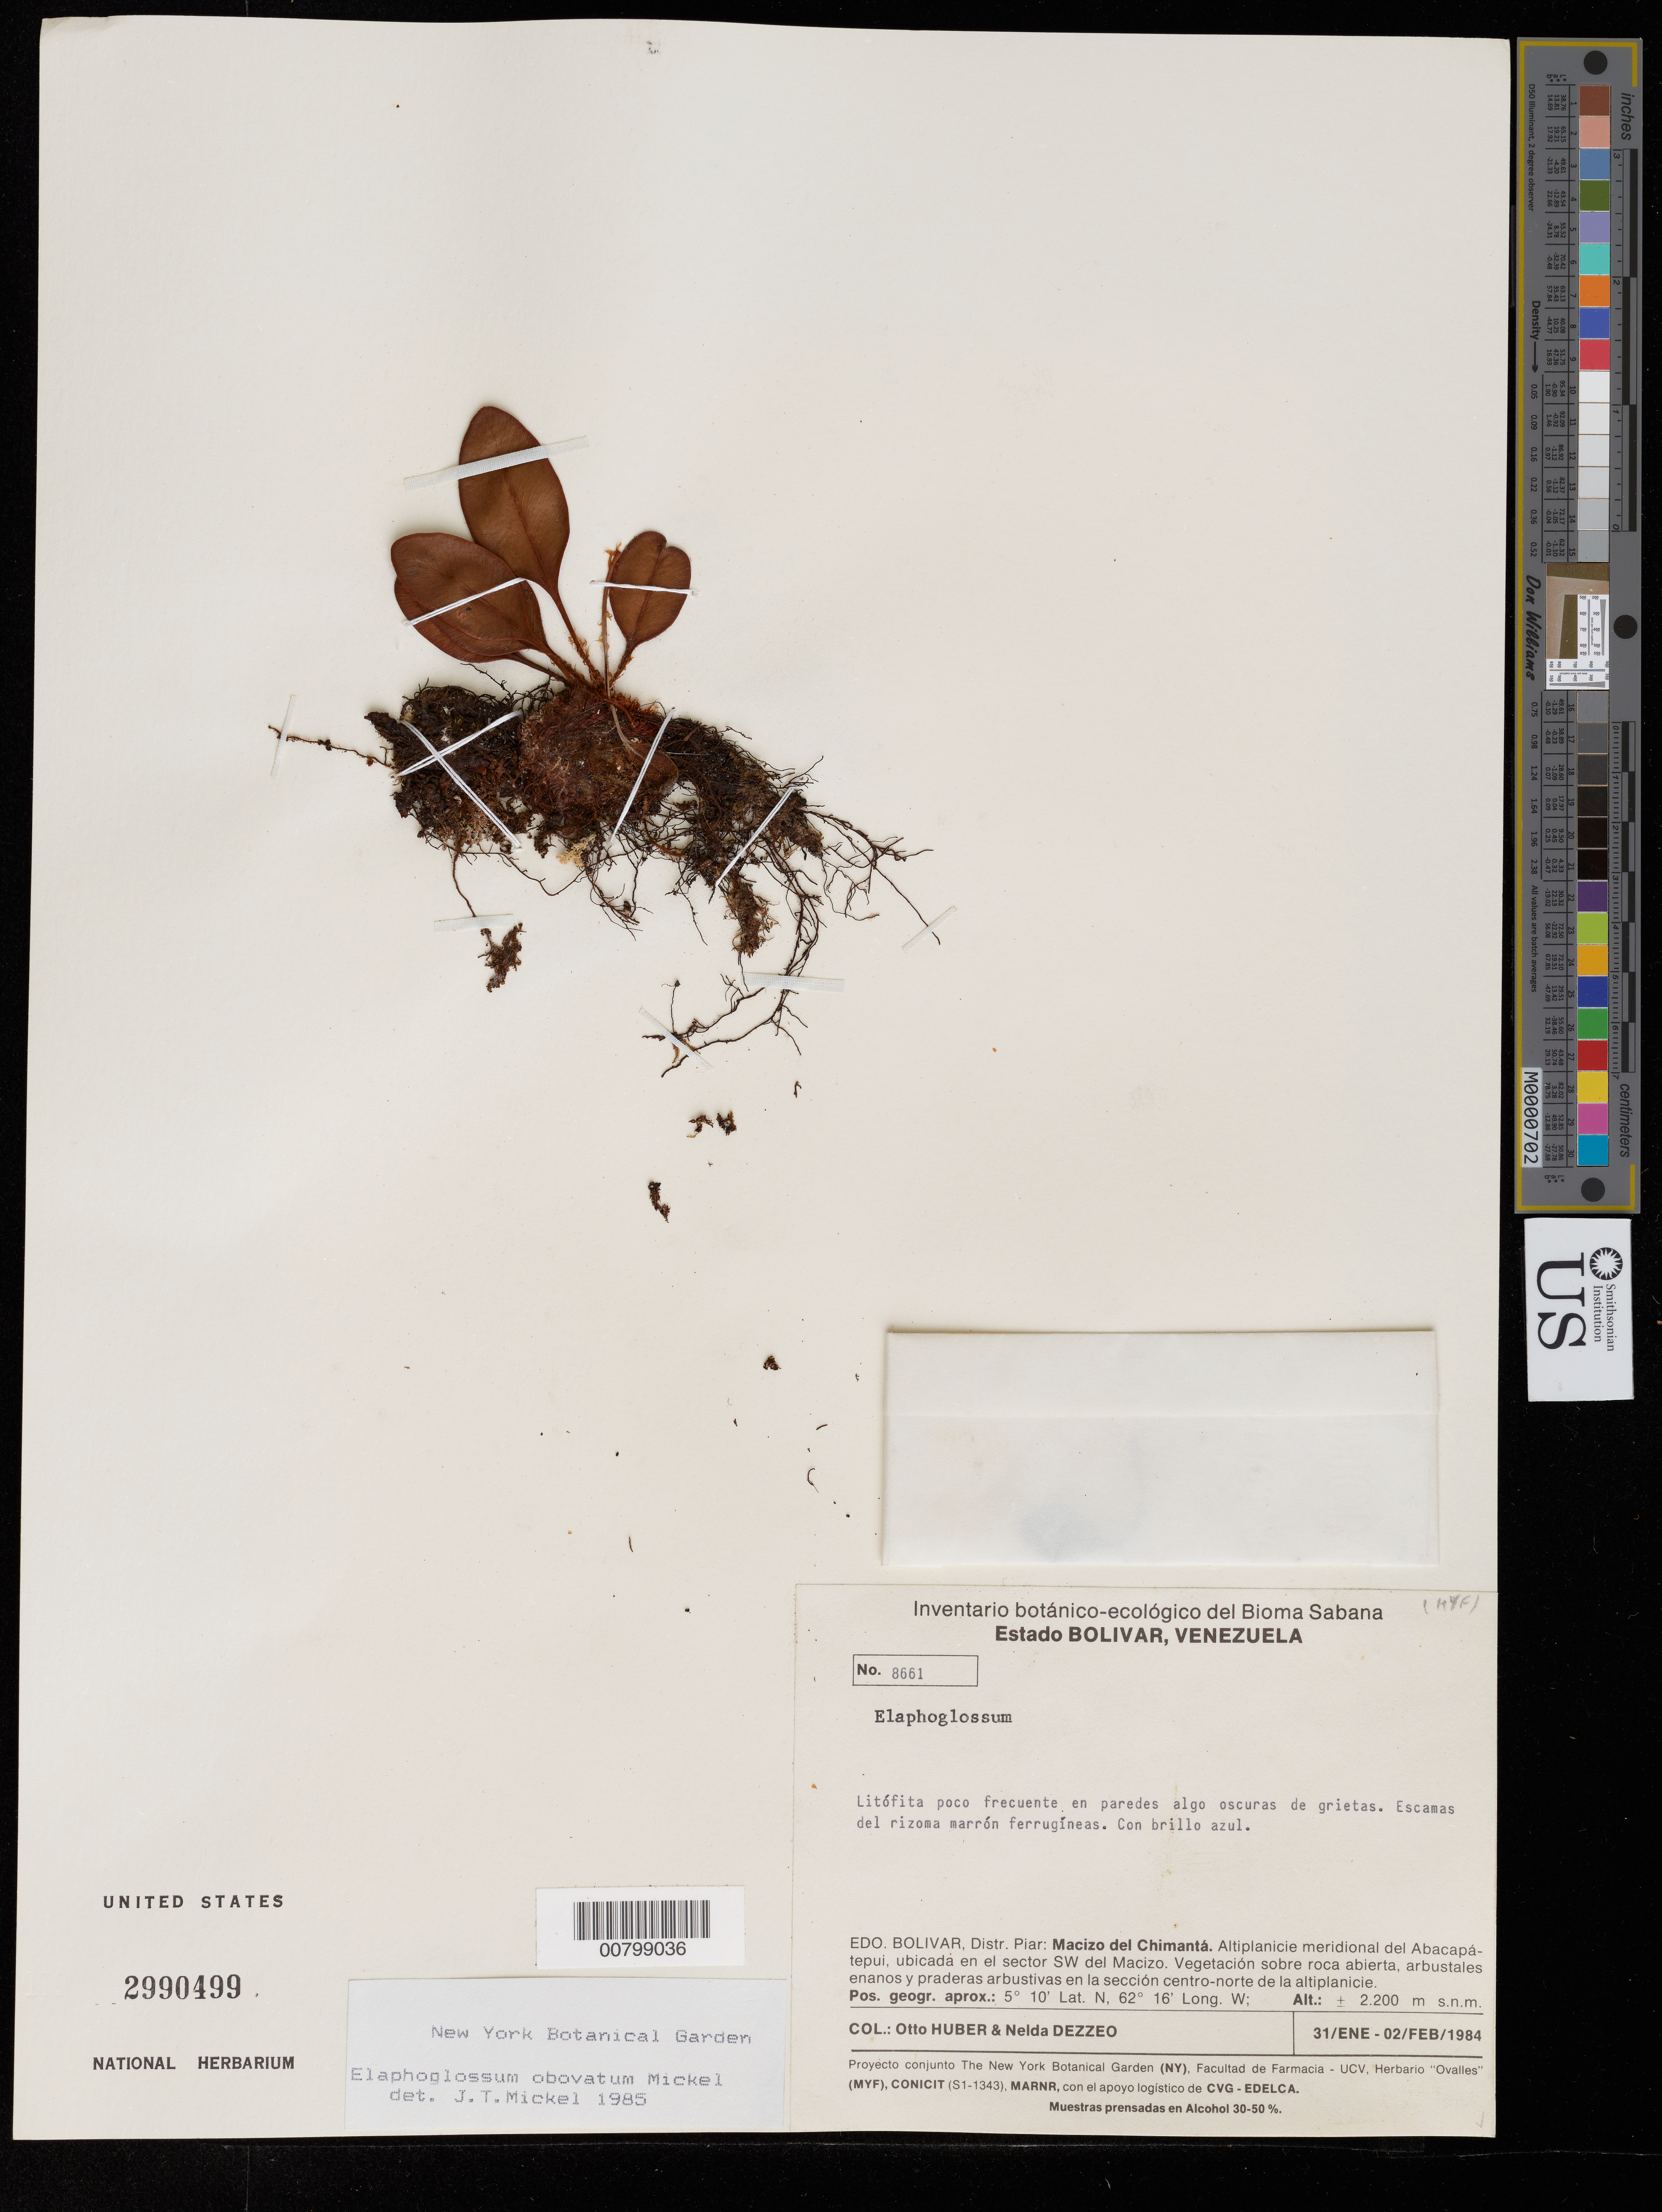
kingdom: Plantae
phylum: Tracheophyta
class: Polypodiopsida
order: Polypodiales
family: Dryopteridaceae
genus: Elaphoglossum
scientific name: Elaphoglossum obovatum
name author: Mickel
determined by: Mickel, J. T., (NY), New York Botanical Garden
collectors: O. Huber & N. Dezzeo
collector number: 8661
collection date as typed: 31-Jan-84 to 2-Feb-84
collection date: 1984-01-31/1984-02-02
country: Venezuela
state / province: Bolívar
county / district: Piar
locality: Macizo del Chimantá, Abacapá-tepuí, SW del Macizo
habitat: Vegetación sobre roca abierta, arbustales enanos, praderas arbustivas en la seccion centro-norte de la antiplanicie; paredes algo oscuras de grietas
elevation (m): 2200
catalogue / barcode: US 2990499